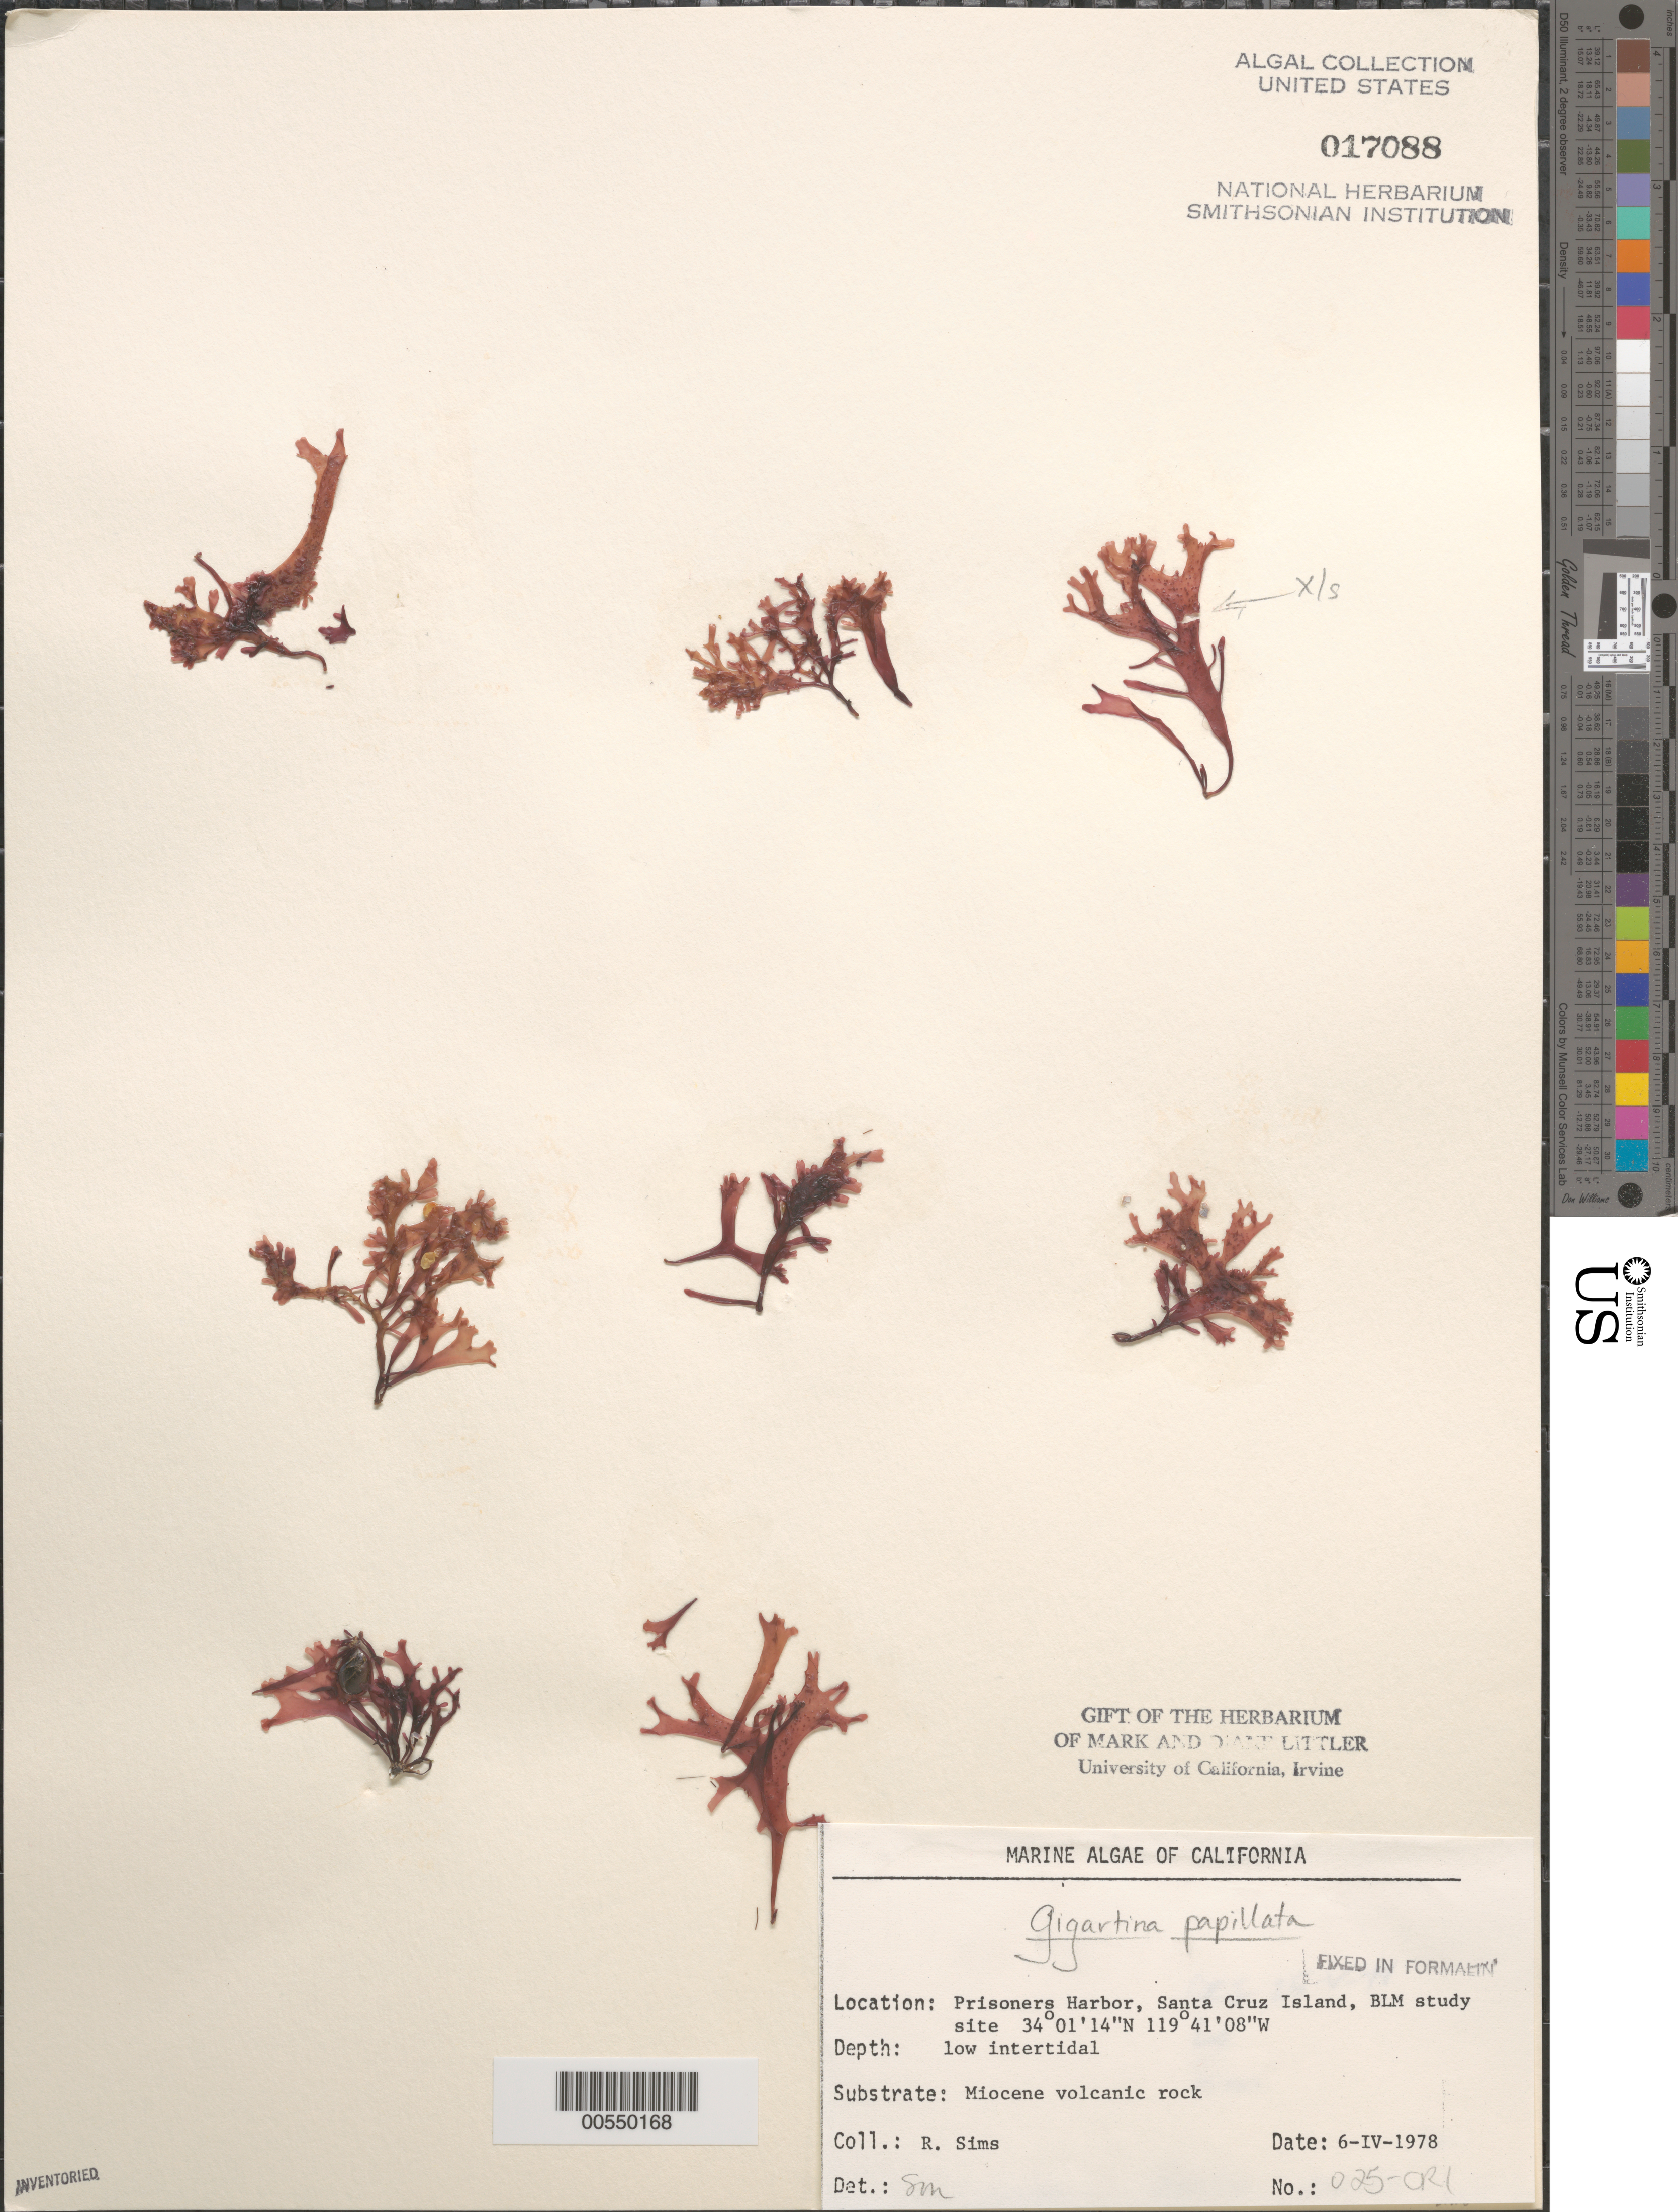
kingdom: Plantae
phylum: Rhodophyta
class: Florideophyceae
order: Gigartinales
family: Phyllophoraceae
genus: Mastocarpus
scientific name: Mastocarpus papillatus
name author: (C. Agardh) Kütz.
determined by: Algae name updating Project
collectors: R. H. Sims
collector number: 025-cri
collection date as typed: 06 Apr 1978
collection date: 1978-04-06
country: United States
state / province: California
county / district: Santa Barbara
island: Santa Cruz Island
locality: Prisoners Harbor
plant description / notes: BLM-SOCALBIGHT Rocky Intertidal Survey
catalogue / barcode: US 17088